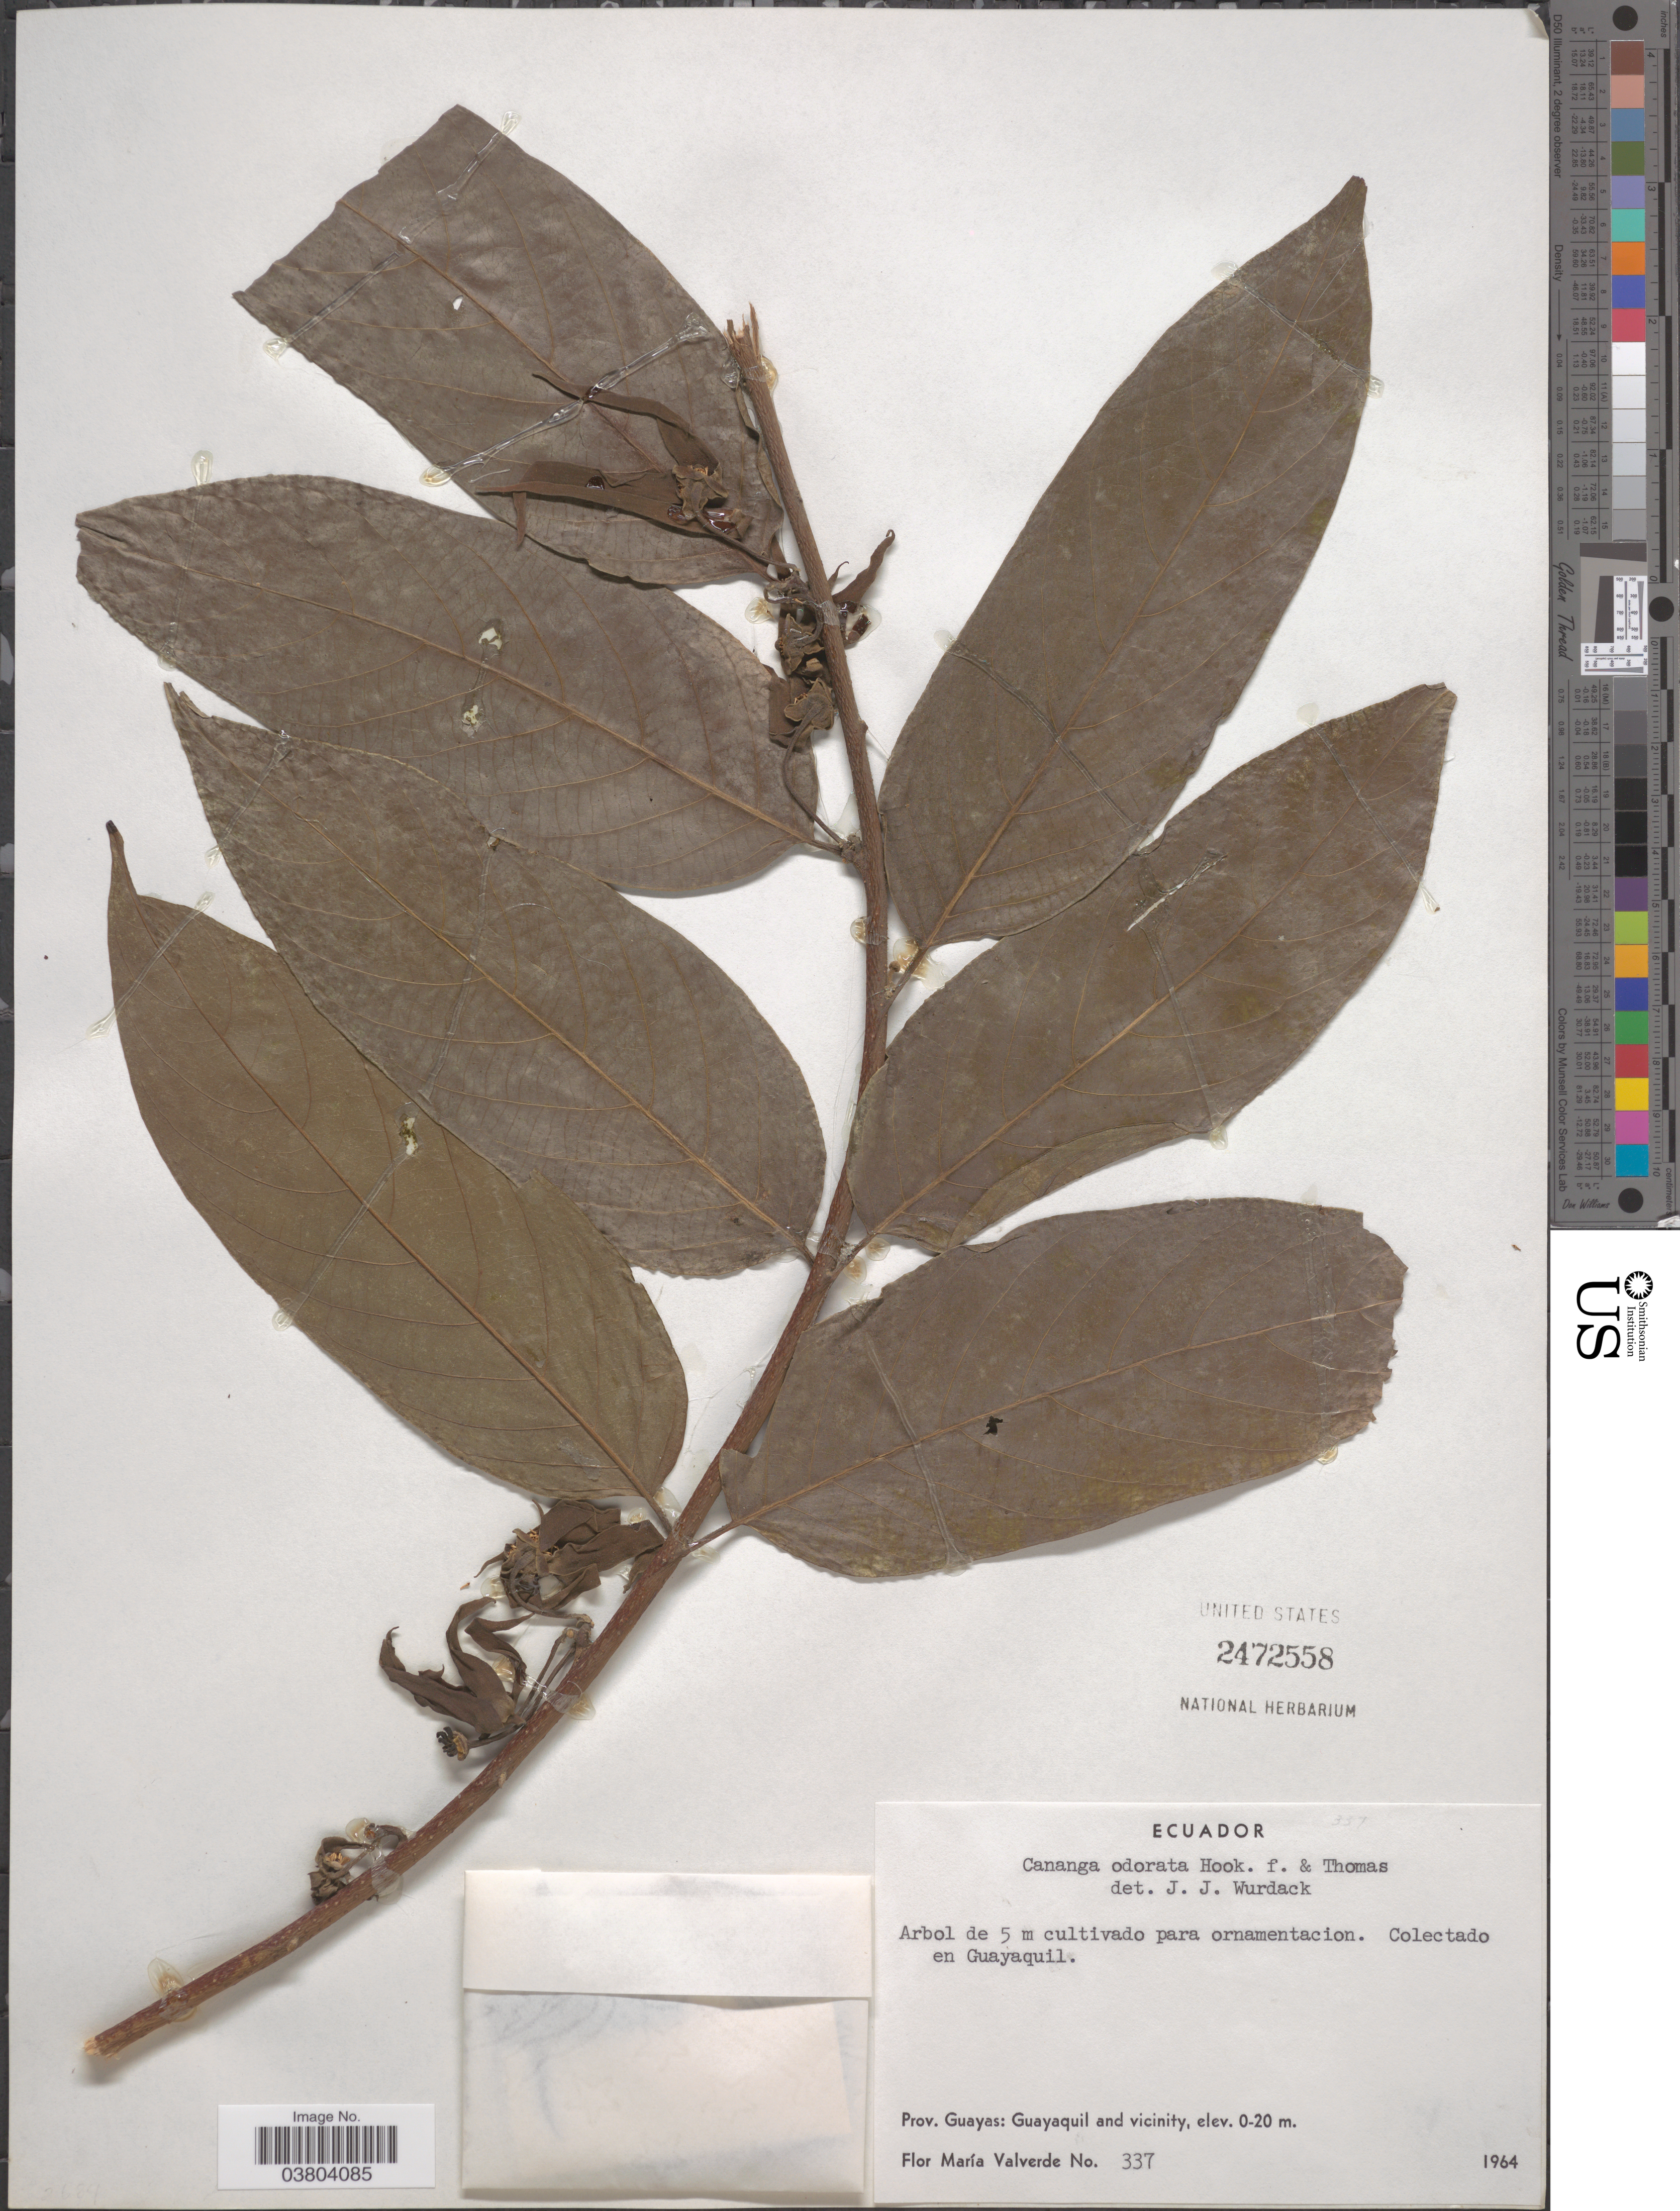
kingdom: Plantae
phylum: Tracheophyta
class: Magnoliopsida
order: Magnoliales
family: Annonaceae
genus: Cananga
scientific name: Cananga sp.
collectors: F. M. Valverde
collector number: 337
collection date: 1964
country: Ecuador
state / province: Guayas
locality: En Guayaquil. Guayaquil and vicinity.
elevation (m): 0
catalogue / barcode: US 2472558